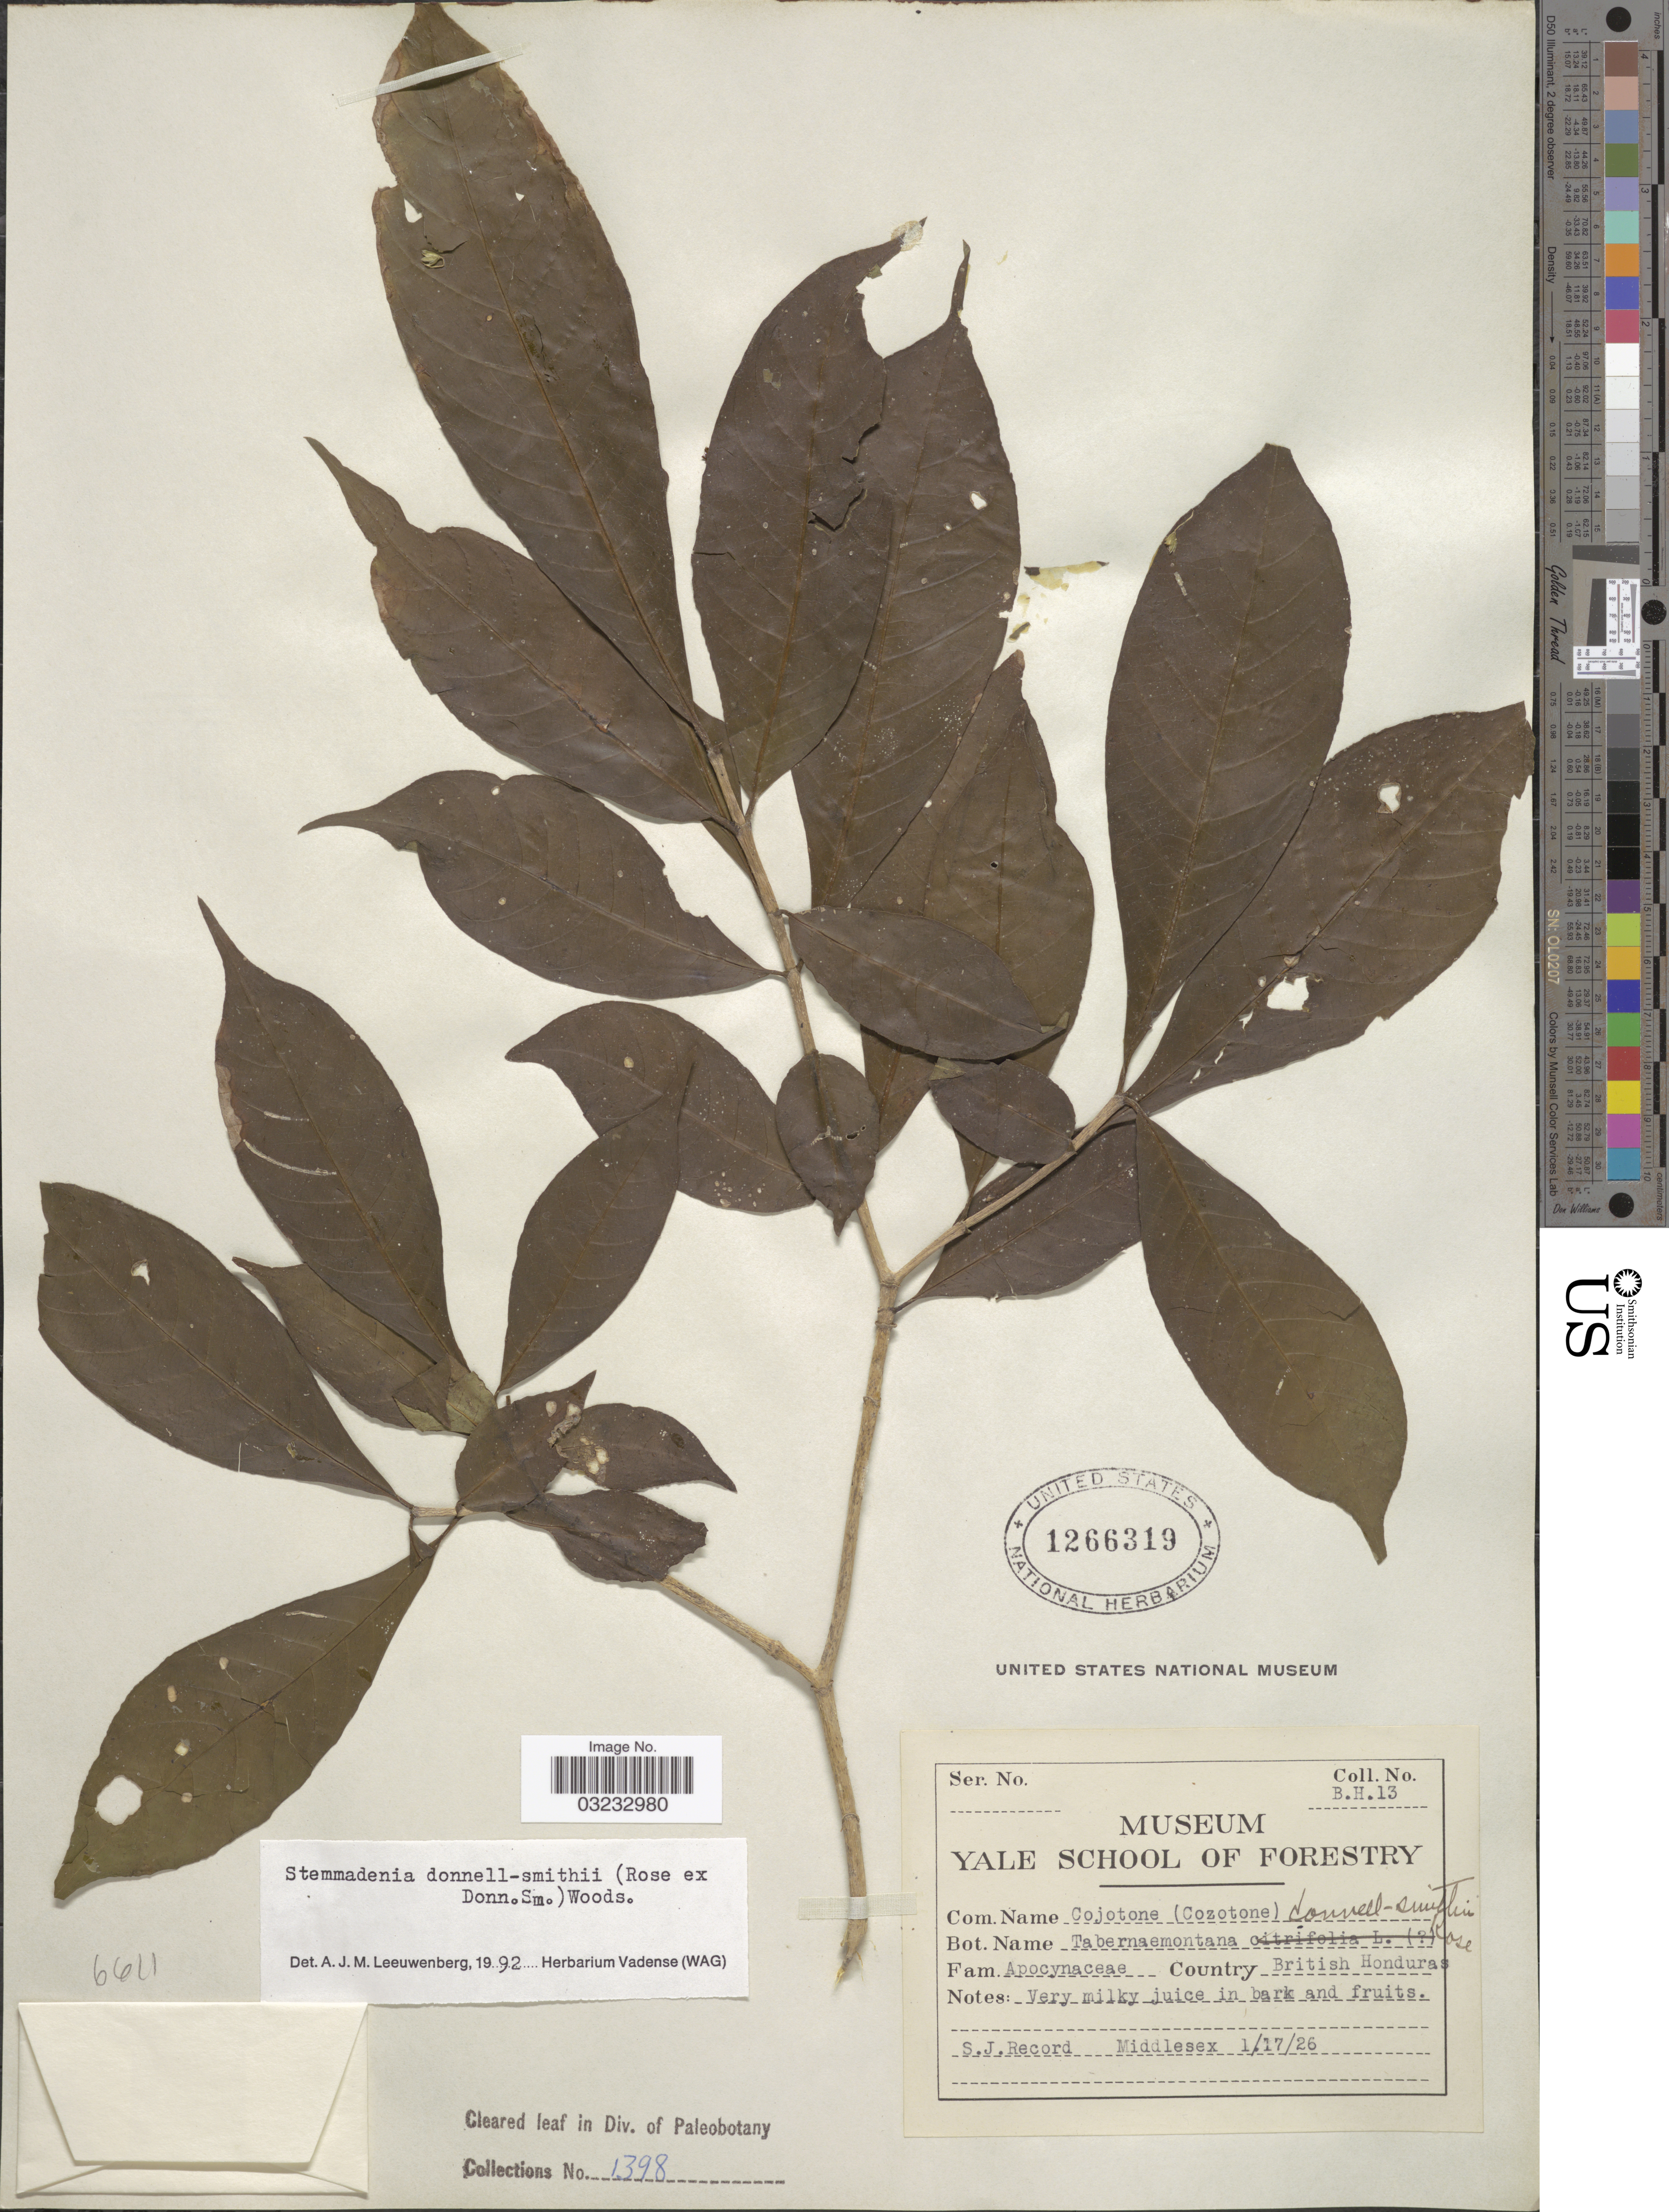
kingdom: Plantae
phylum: Tracheophyta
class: Magnoliopsida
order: Gentianales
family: Apocynaceae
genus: Stemmadenia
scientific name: Stemmadenia donnell-smithii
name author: (Rose ex Donn. Sm.) Woodson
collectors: S. J. Record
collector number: B.H. 13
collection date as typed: Transcribed d/m/y: 17/1/26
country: Belize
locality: British Honduras, Middlesex.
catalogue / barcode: US 1266319